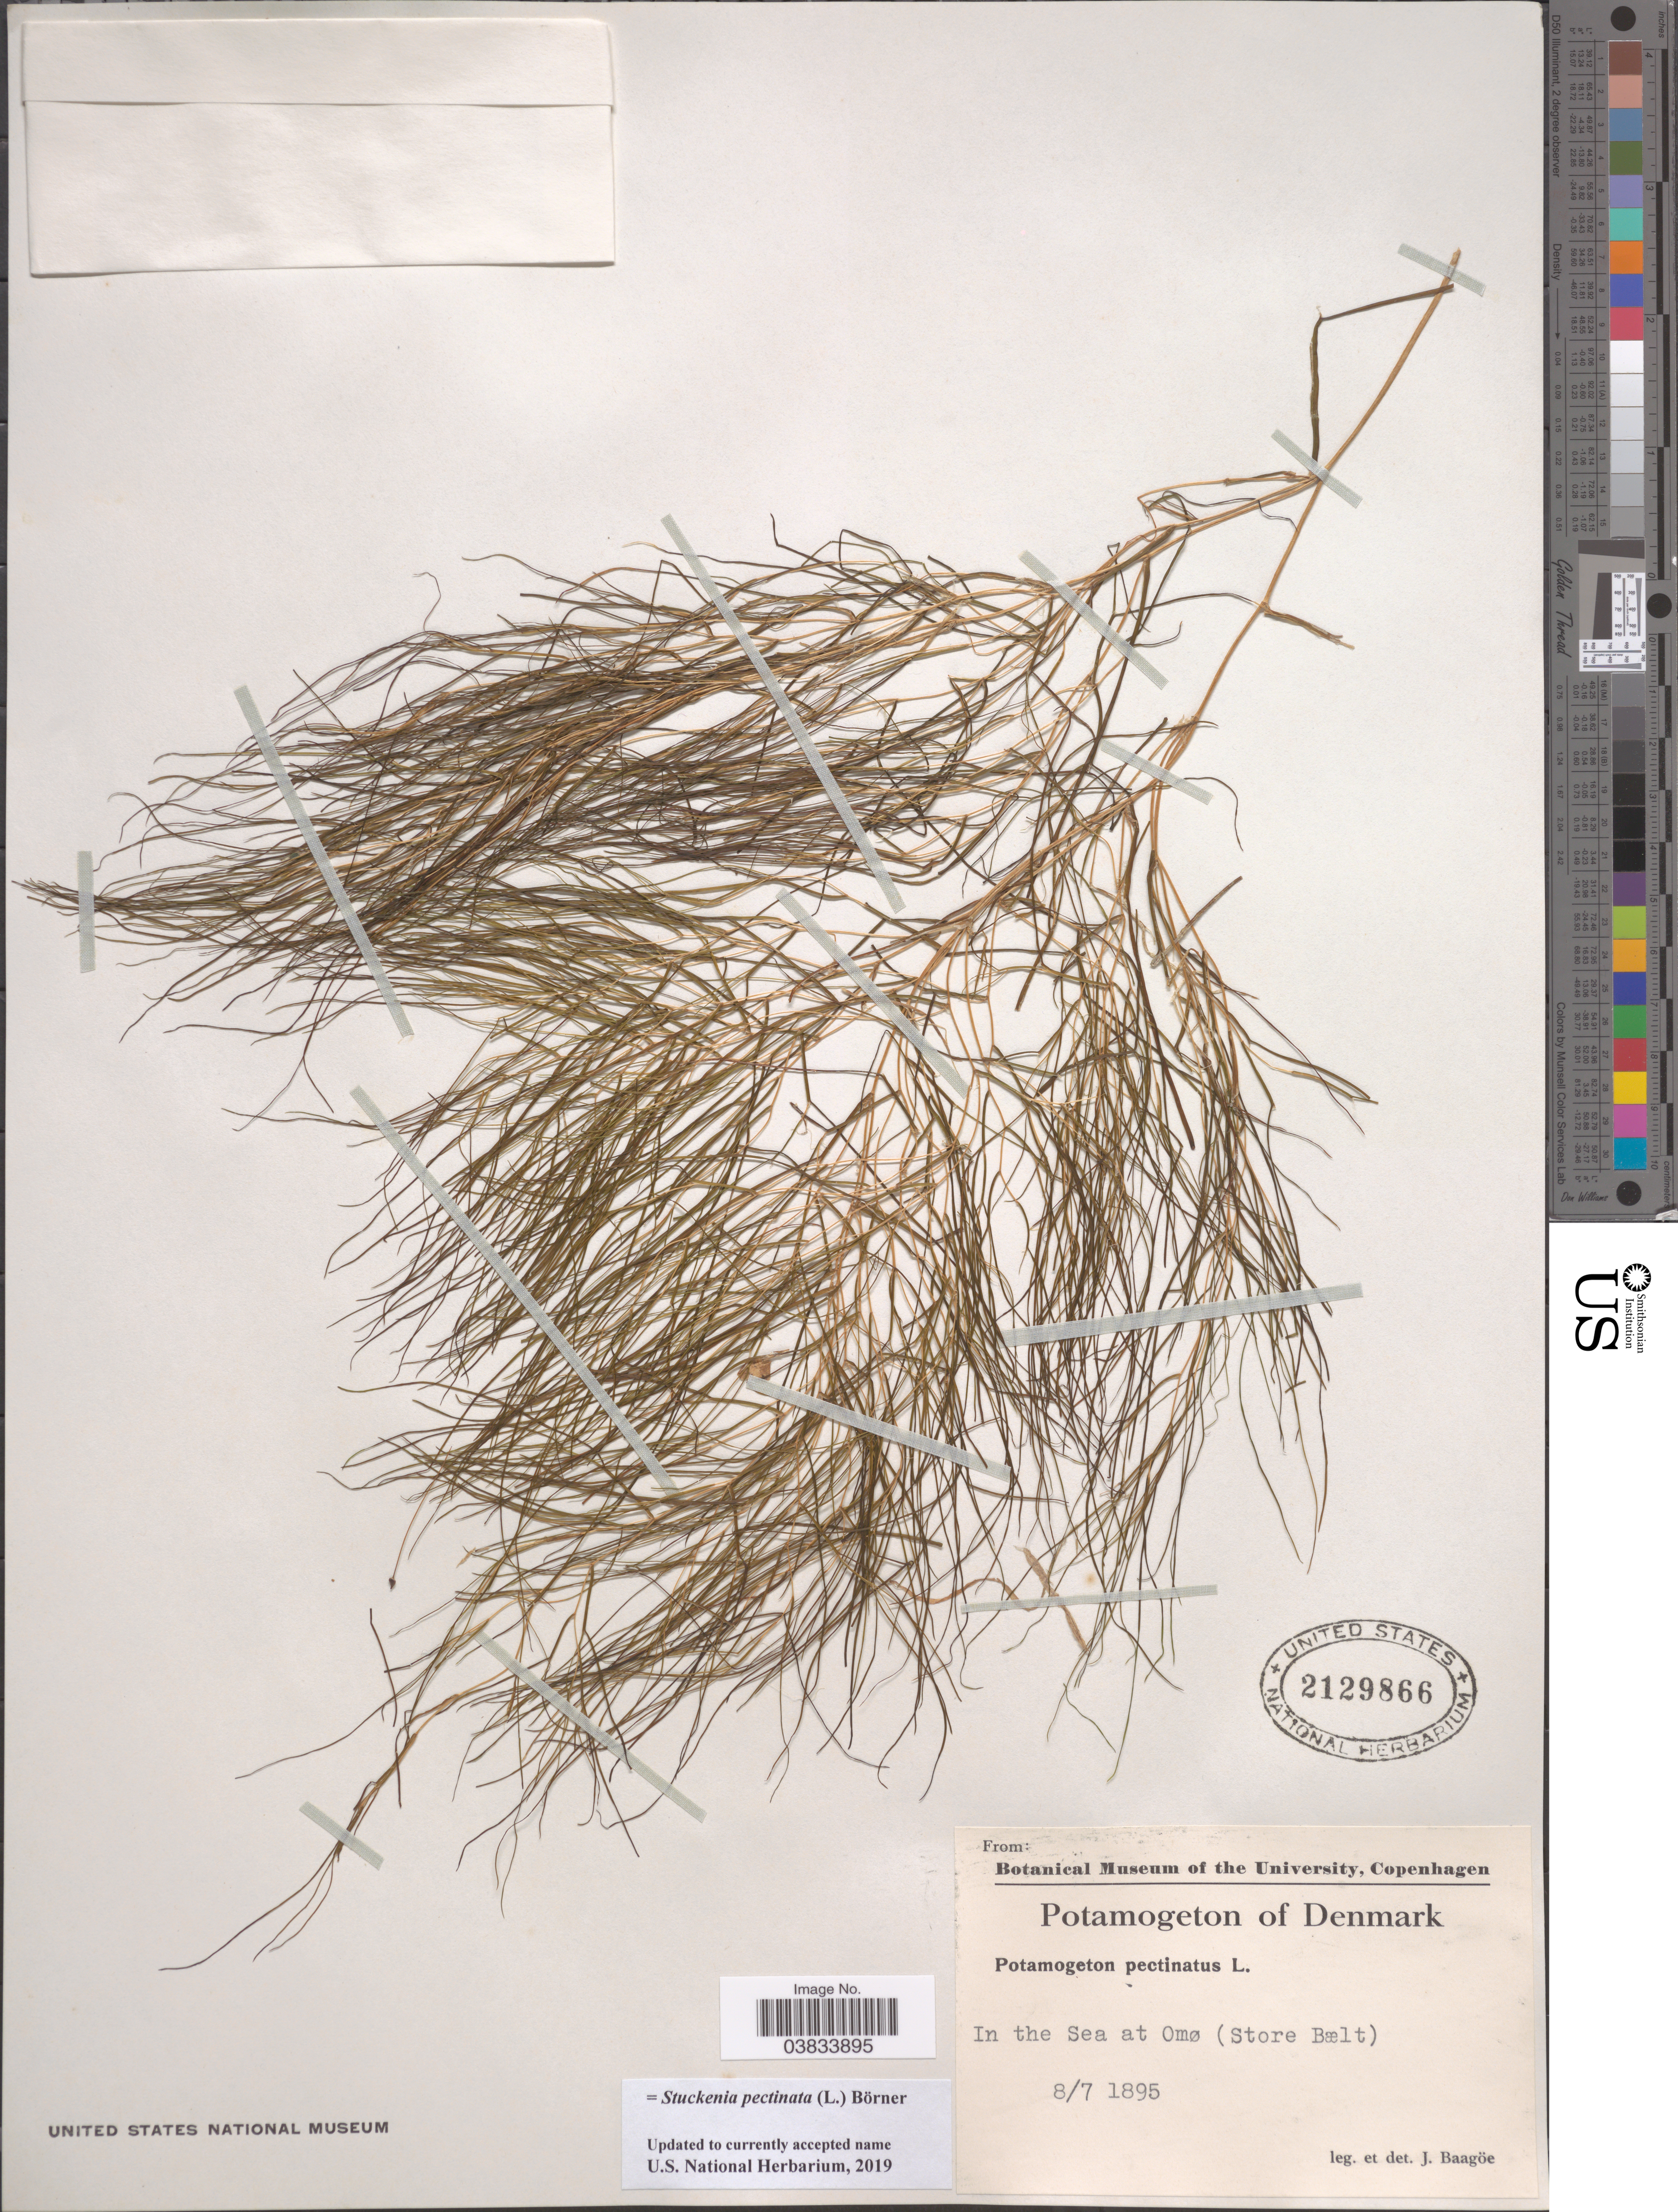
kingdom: Plantae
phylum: Tracheophyta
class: Liliopsida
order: Alismatales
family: Potamogetonaceae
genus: Stuckenia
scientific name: Stuckenia pectinata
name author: (L.) Börner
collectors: J. Baagoe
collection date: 1895-07-08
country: Denmark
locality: In the Sea at Omø (Store Bælt).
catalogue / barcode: US 2129866